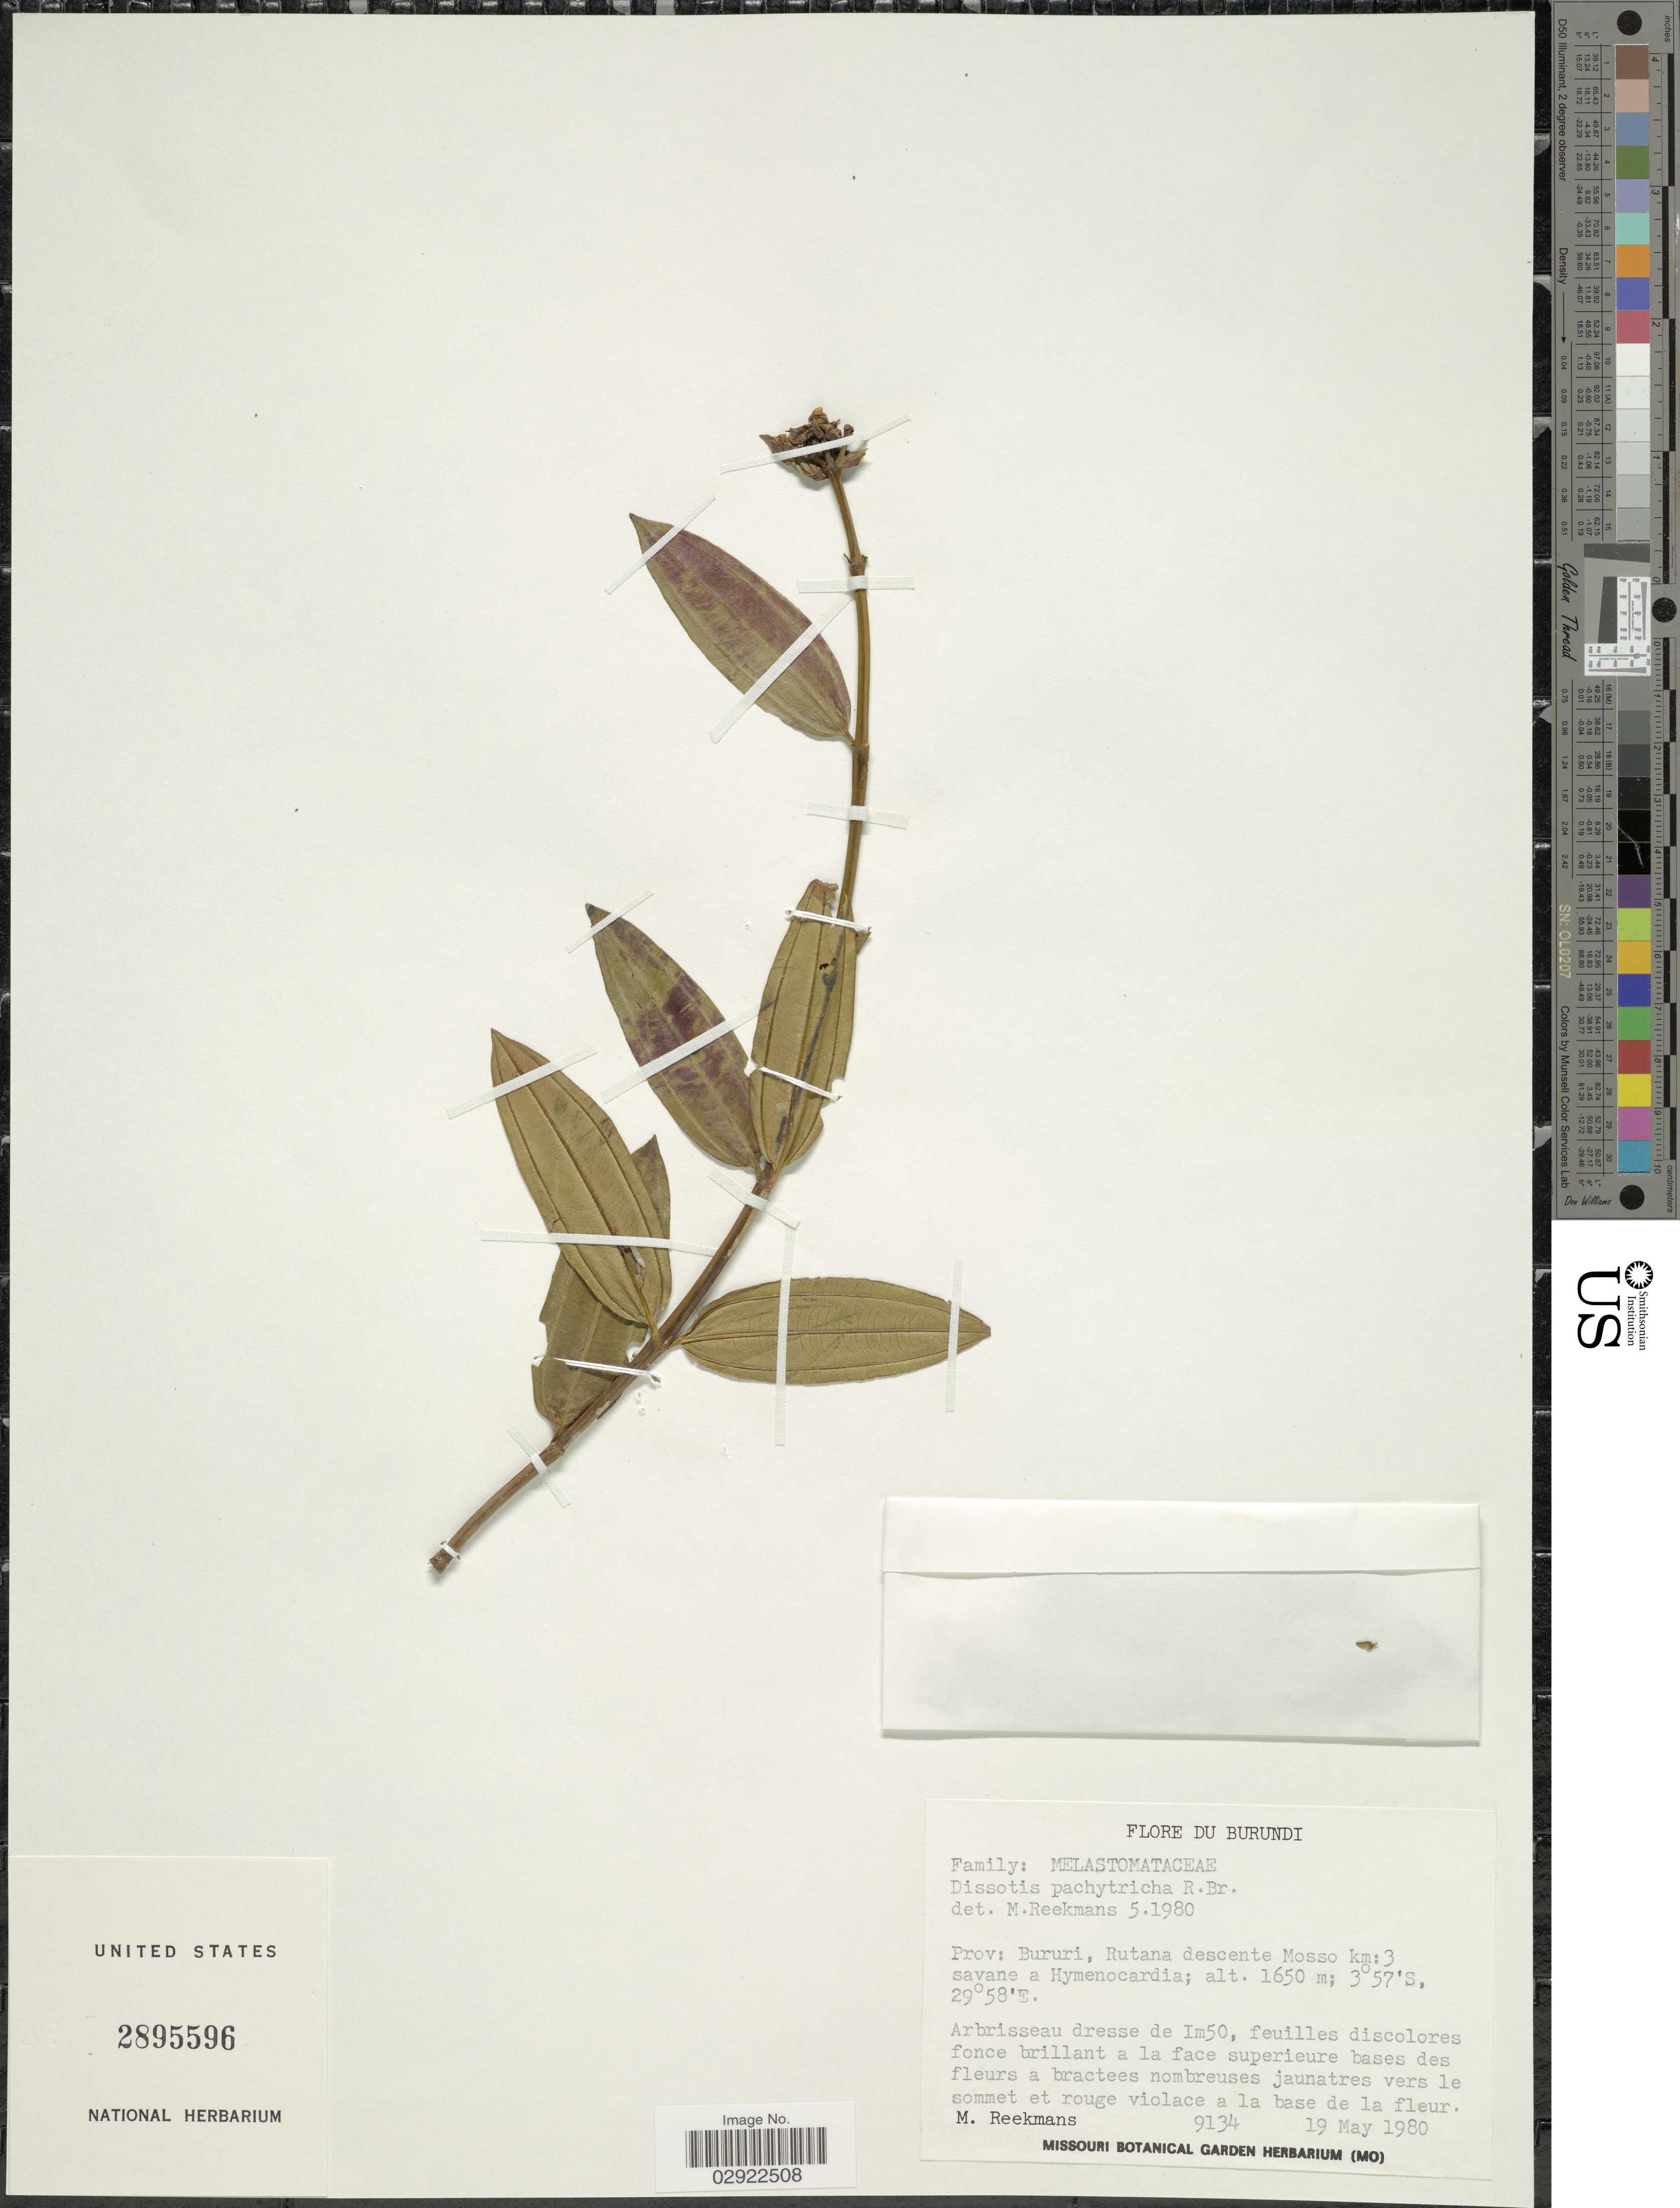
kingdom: Plantae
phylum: Tracheophyta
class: Magnoliopsida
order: Myrtales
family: Melastomataceae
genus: Almedanthus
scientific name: Almedanthus pachytrichus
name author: (Gilg ex R.E. Fr.) Ver.-Lib. & R.D. Stone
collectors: M. Reekmans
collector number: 9134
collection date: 1980-05-19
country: Burundi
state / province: Bururi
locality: Rutana descente Mosso km: 3.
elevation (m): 1650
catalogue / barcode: US 2895596